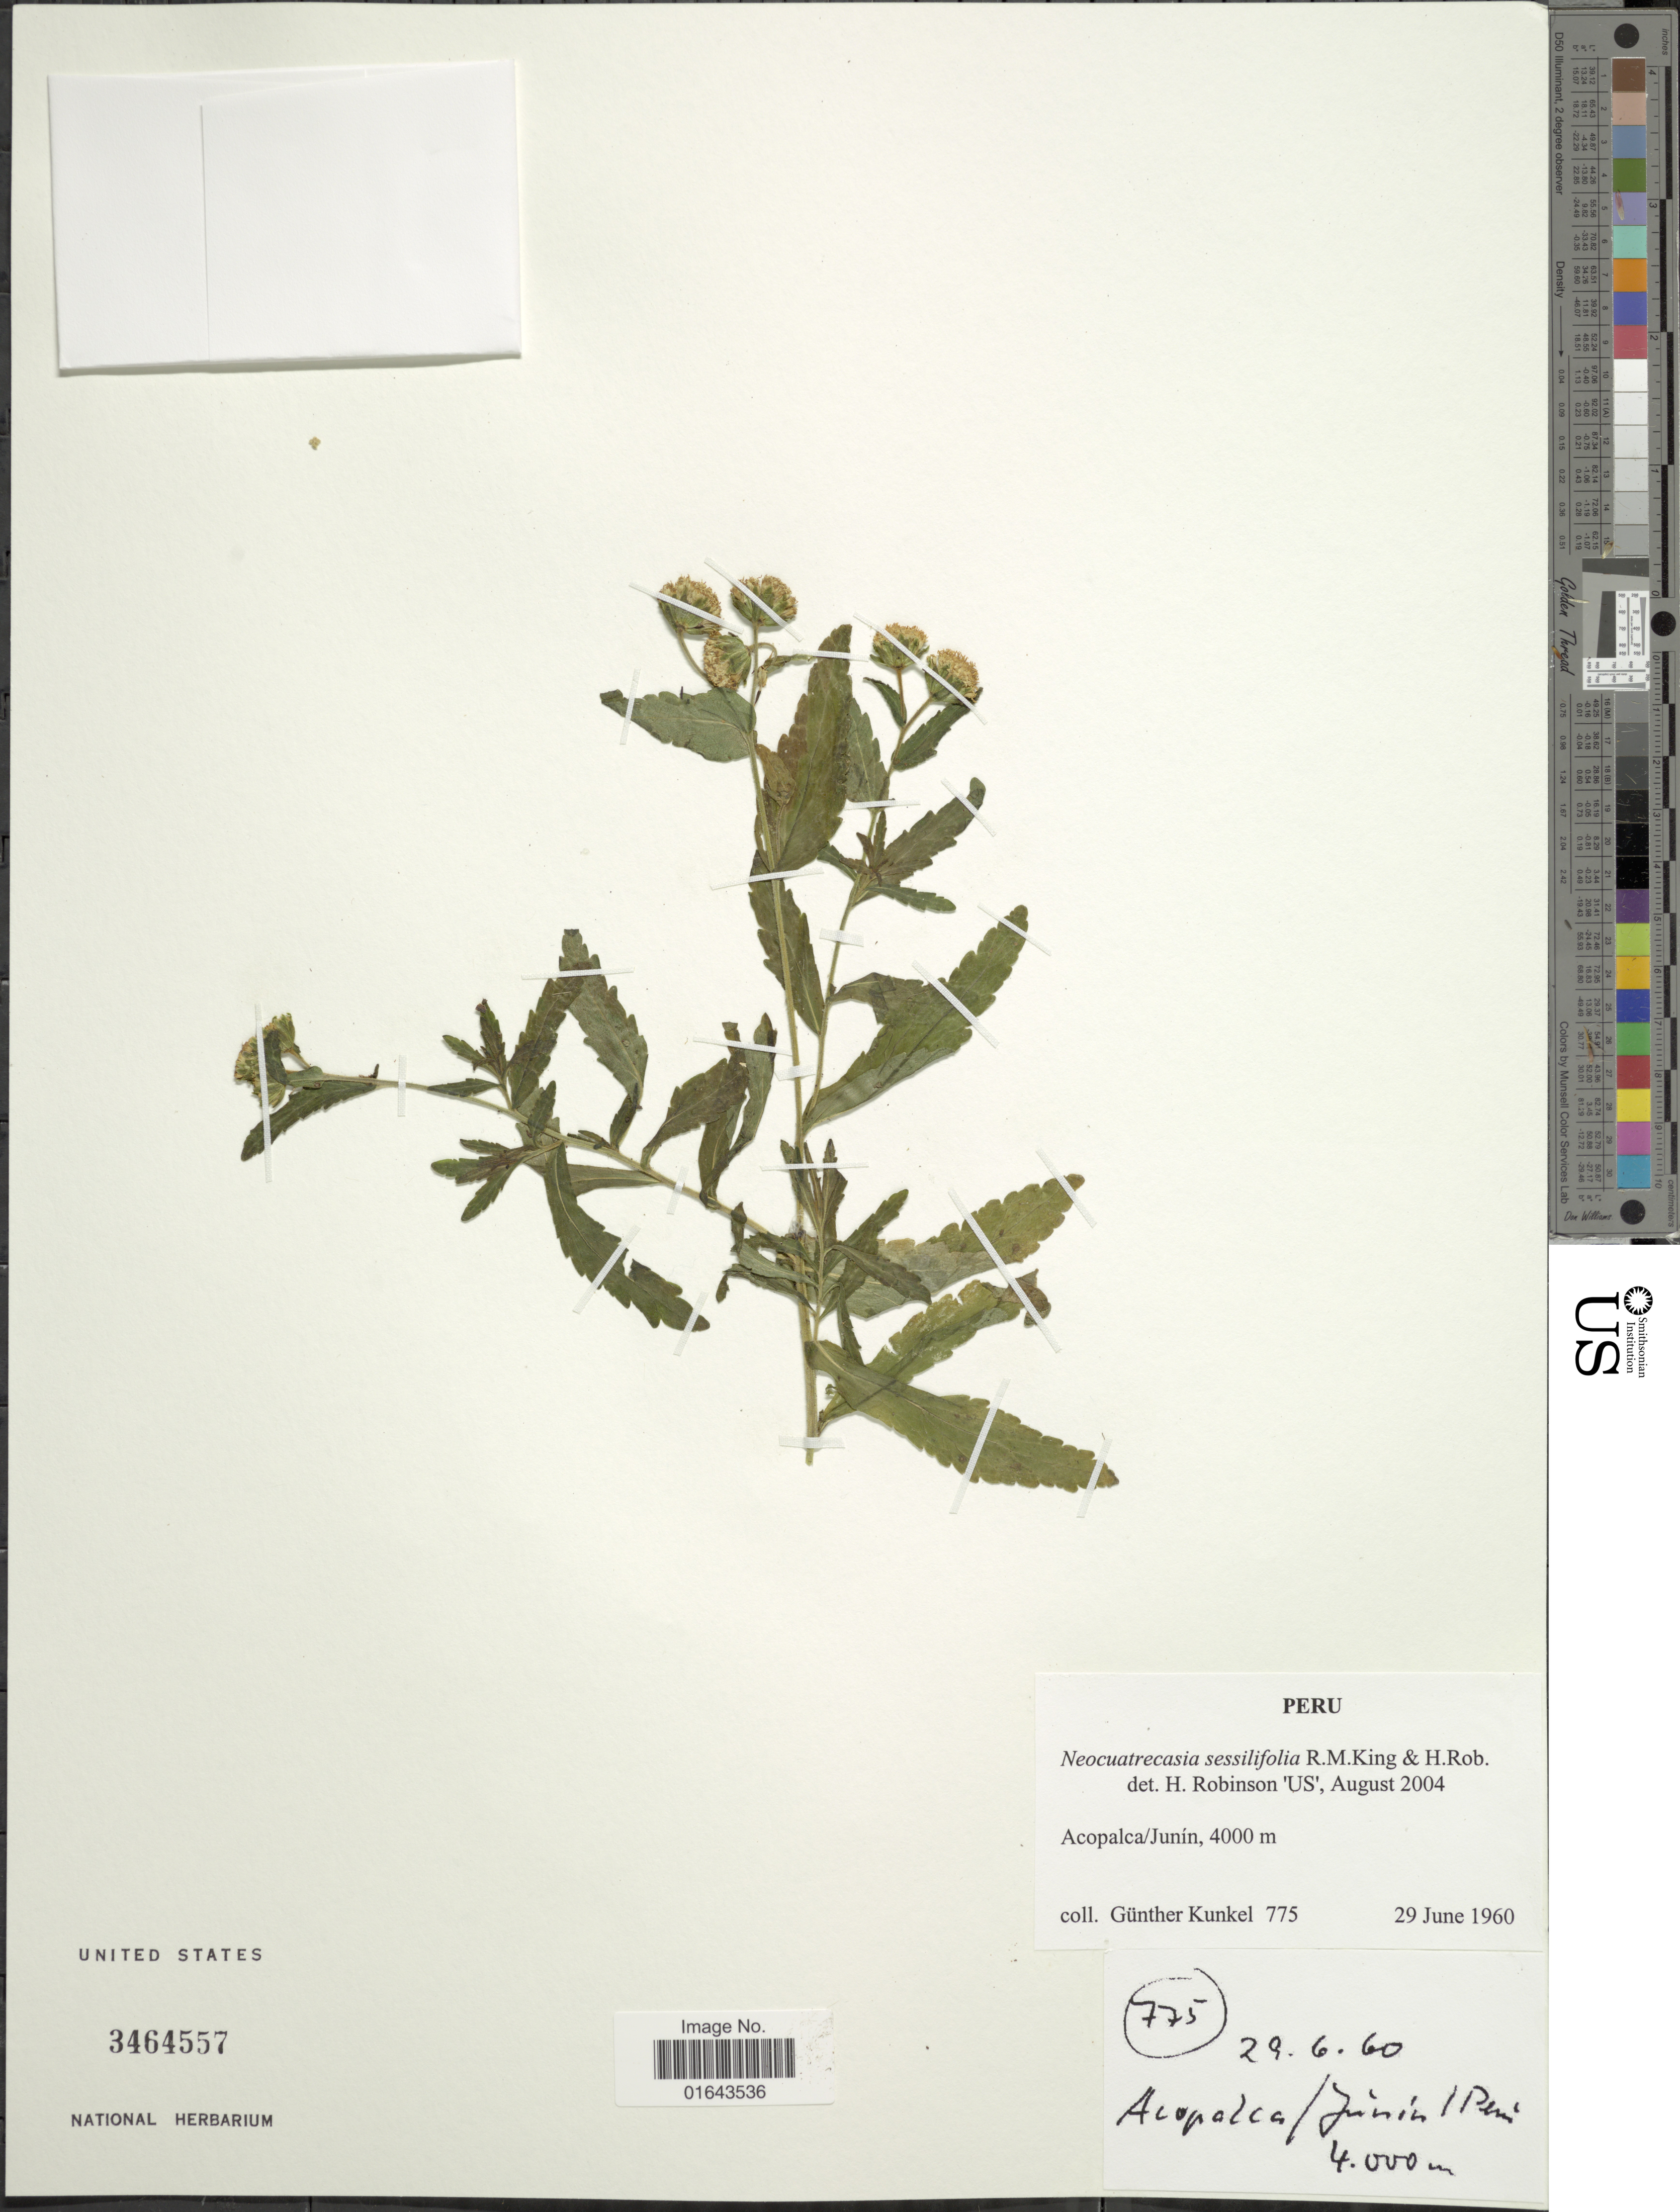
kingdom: Plantae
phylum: Tracheophyta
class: Magnoliopsida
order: Asterales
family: Asteraceae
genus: Neocuatrecasia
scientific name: Neocuatrecasia sessilifolia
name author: R.M. King & H. Rob.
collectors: G. Kunkel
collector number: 775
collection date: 1960-06-29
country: Peru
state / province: Junín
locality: Acopalca/Junín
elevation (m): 4000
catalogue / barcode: US 3464557